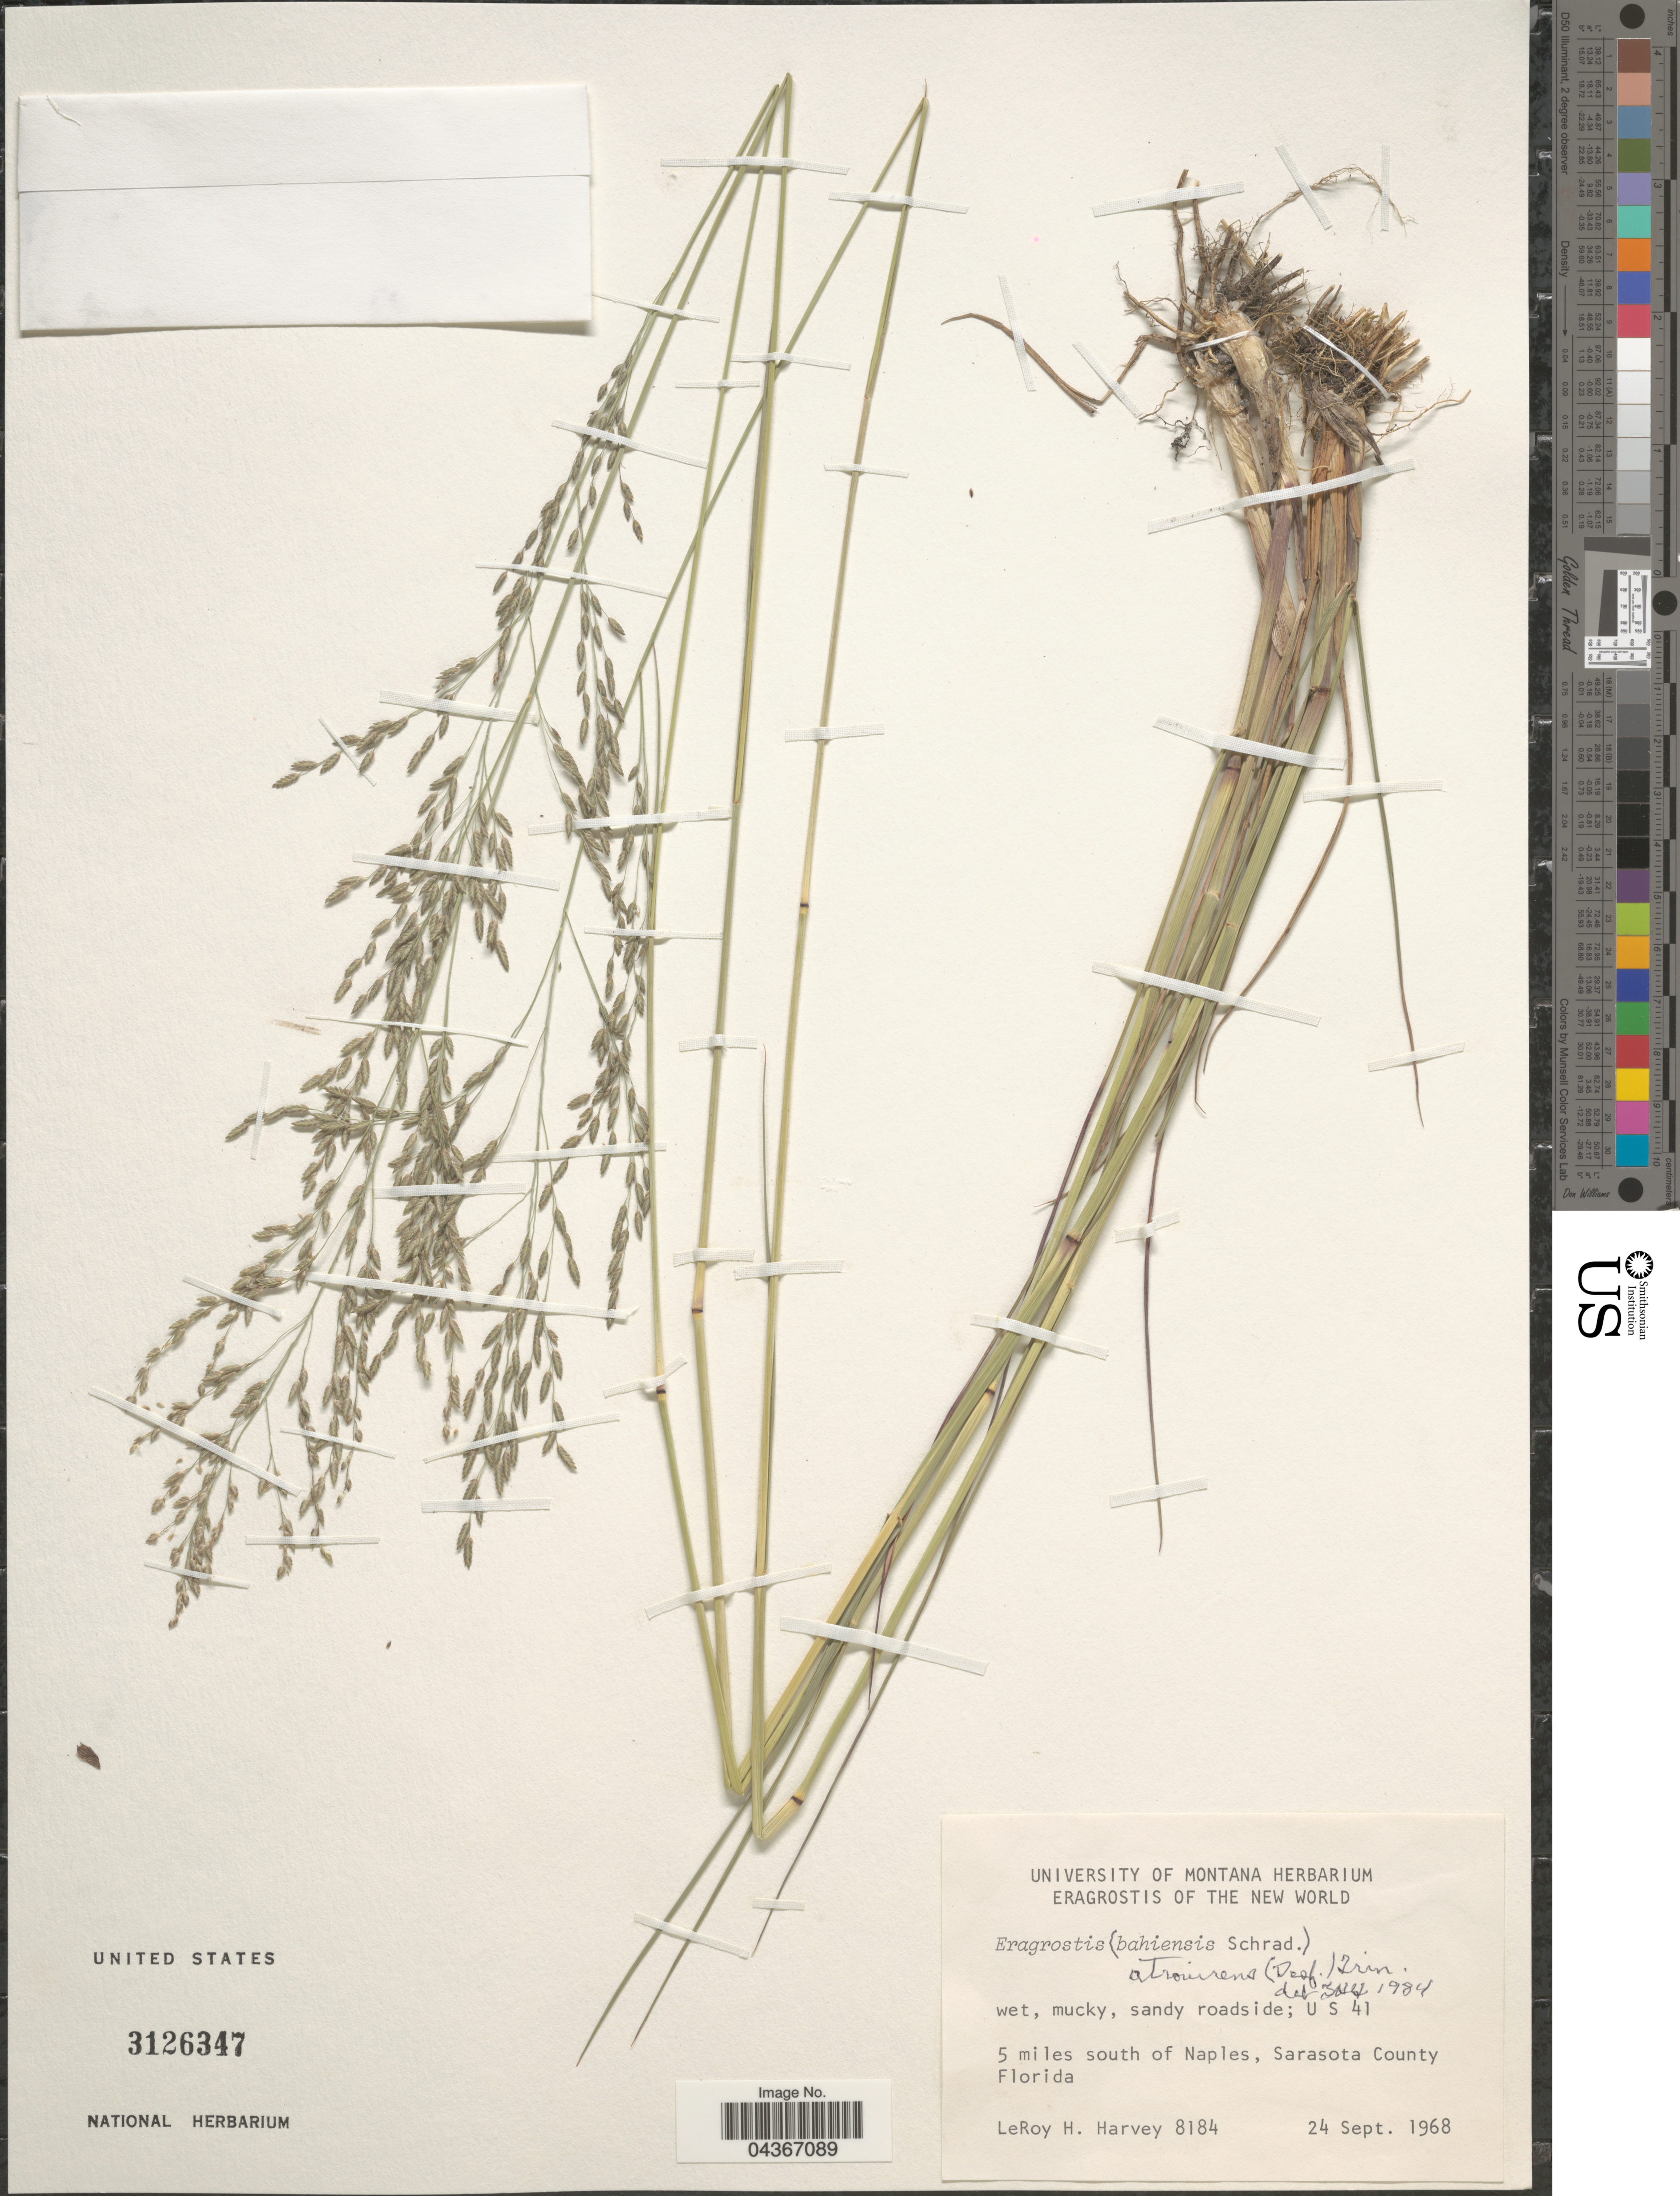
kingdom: Plantae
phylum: Tracheophyta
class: Liliopsida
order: Poales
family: Poaceae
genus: Eragrostis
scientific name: Eragrostis atrovirens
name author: Lange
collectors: L. H. Harvey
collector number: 8184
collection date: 1968-09-24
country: United States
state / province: Florida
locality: Wet, mucky, sandy roadside; U S 41. 5 miles south of Naples, Sarasota County.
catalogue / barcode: US 3126347